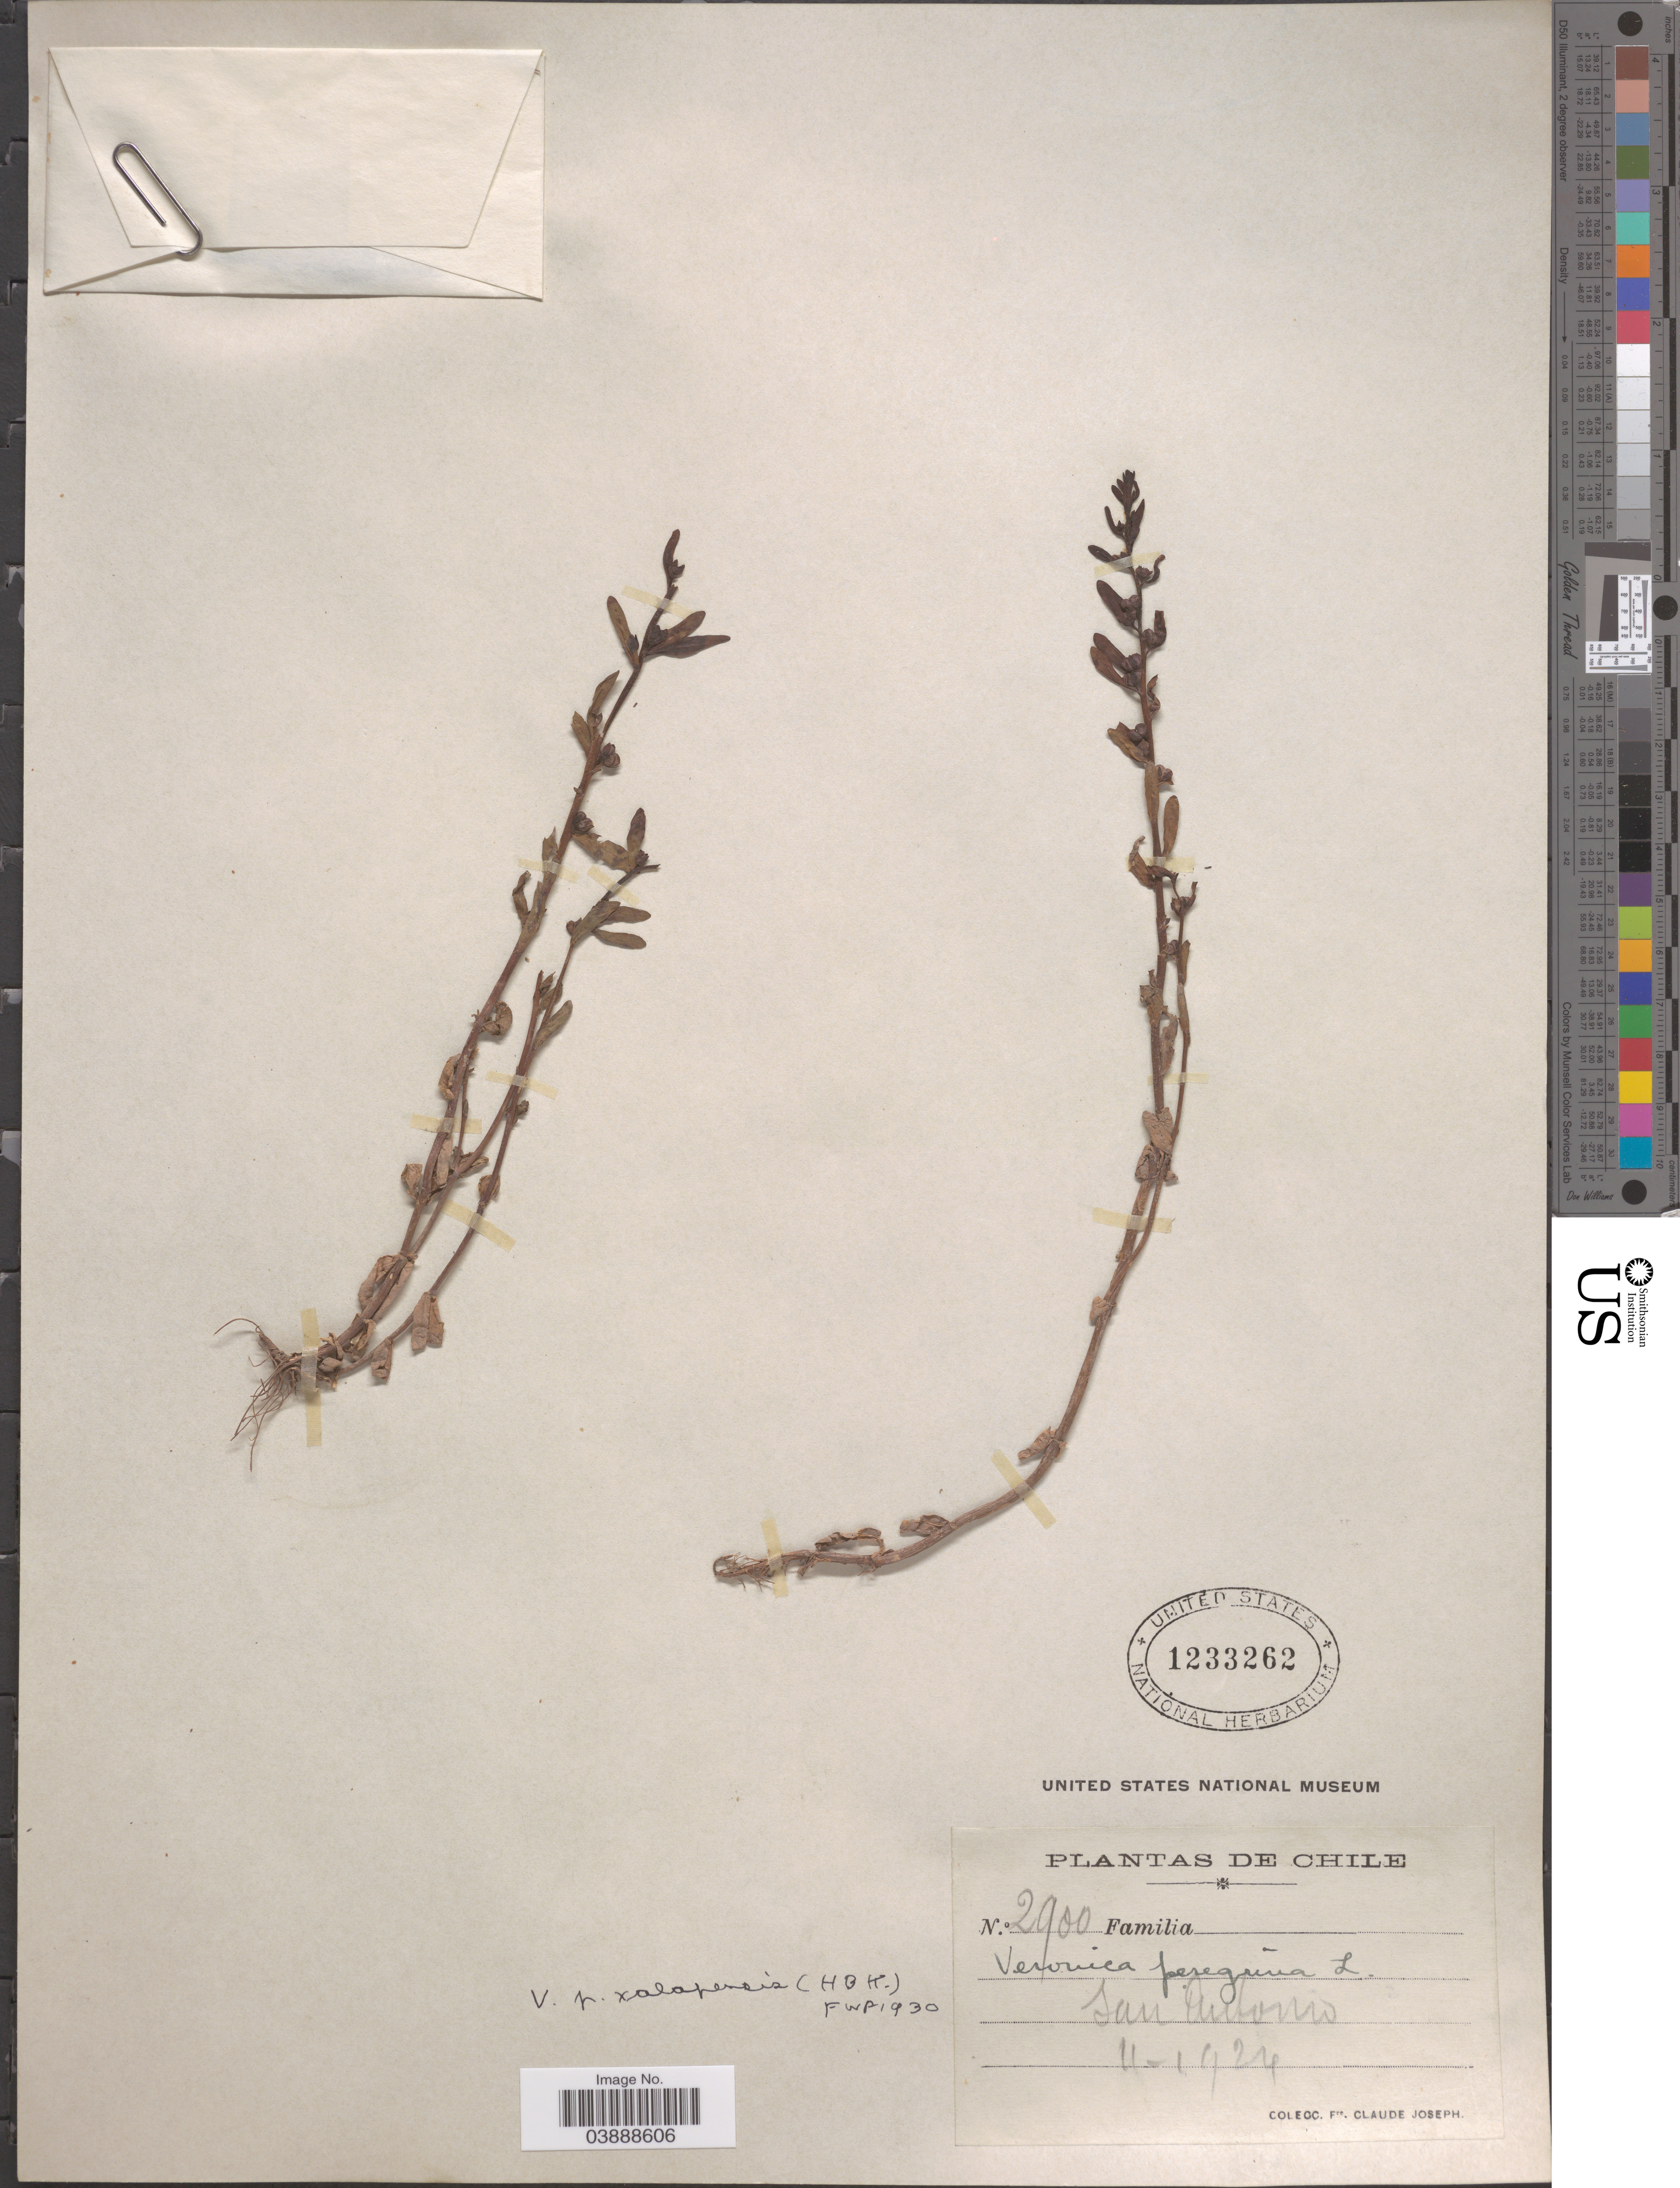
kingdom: Plantae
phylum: Tracheophyta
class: Magnoliopsida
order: Lamiales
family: Plantaginaceae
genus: Veronica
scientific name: Veronica peregrina var. xalapensis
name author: Kunth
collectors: Bro. Claude-Joseph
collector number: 2900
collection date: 1924-11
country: Chile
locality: San Antonio.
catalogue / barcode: US 1233262